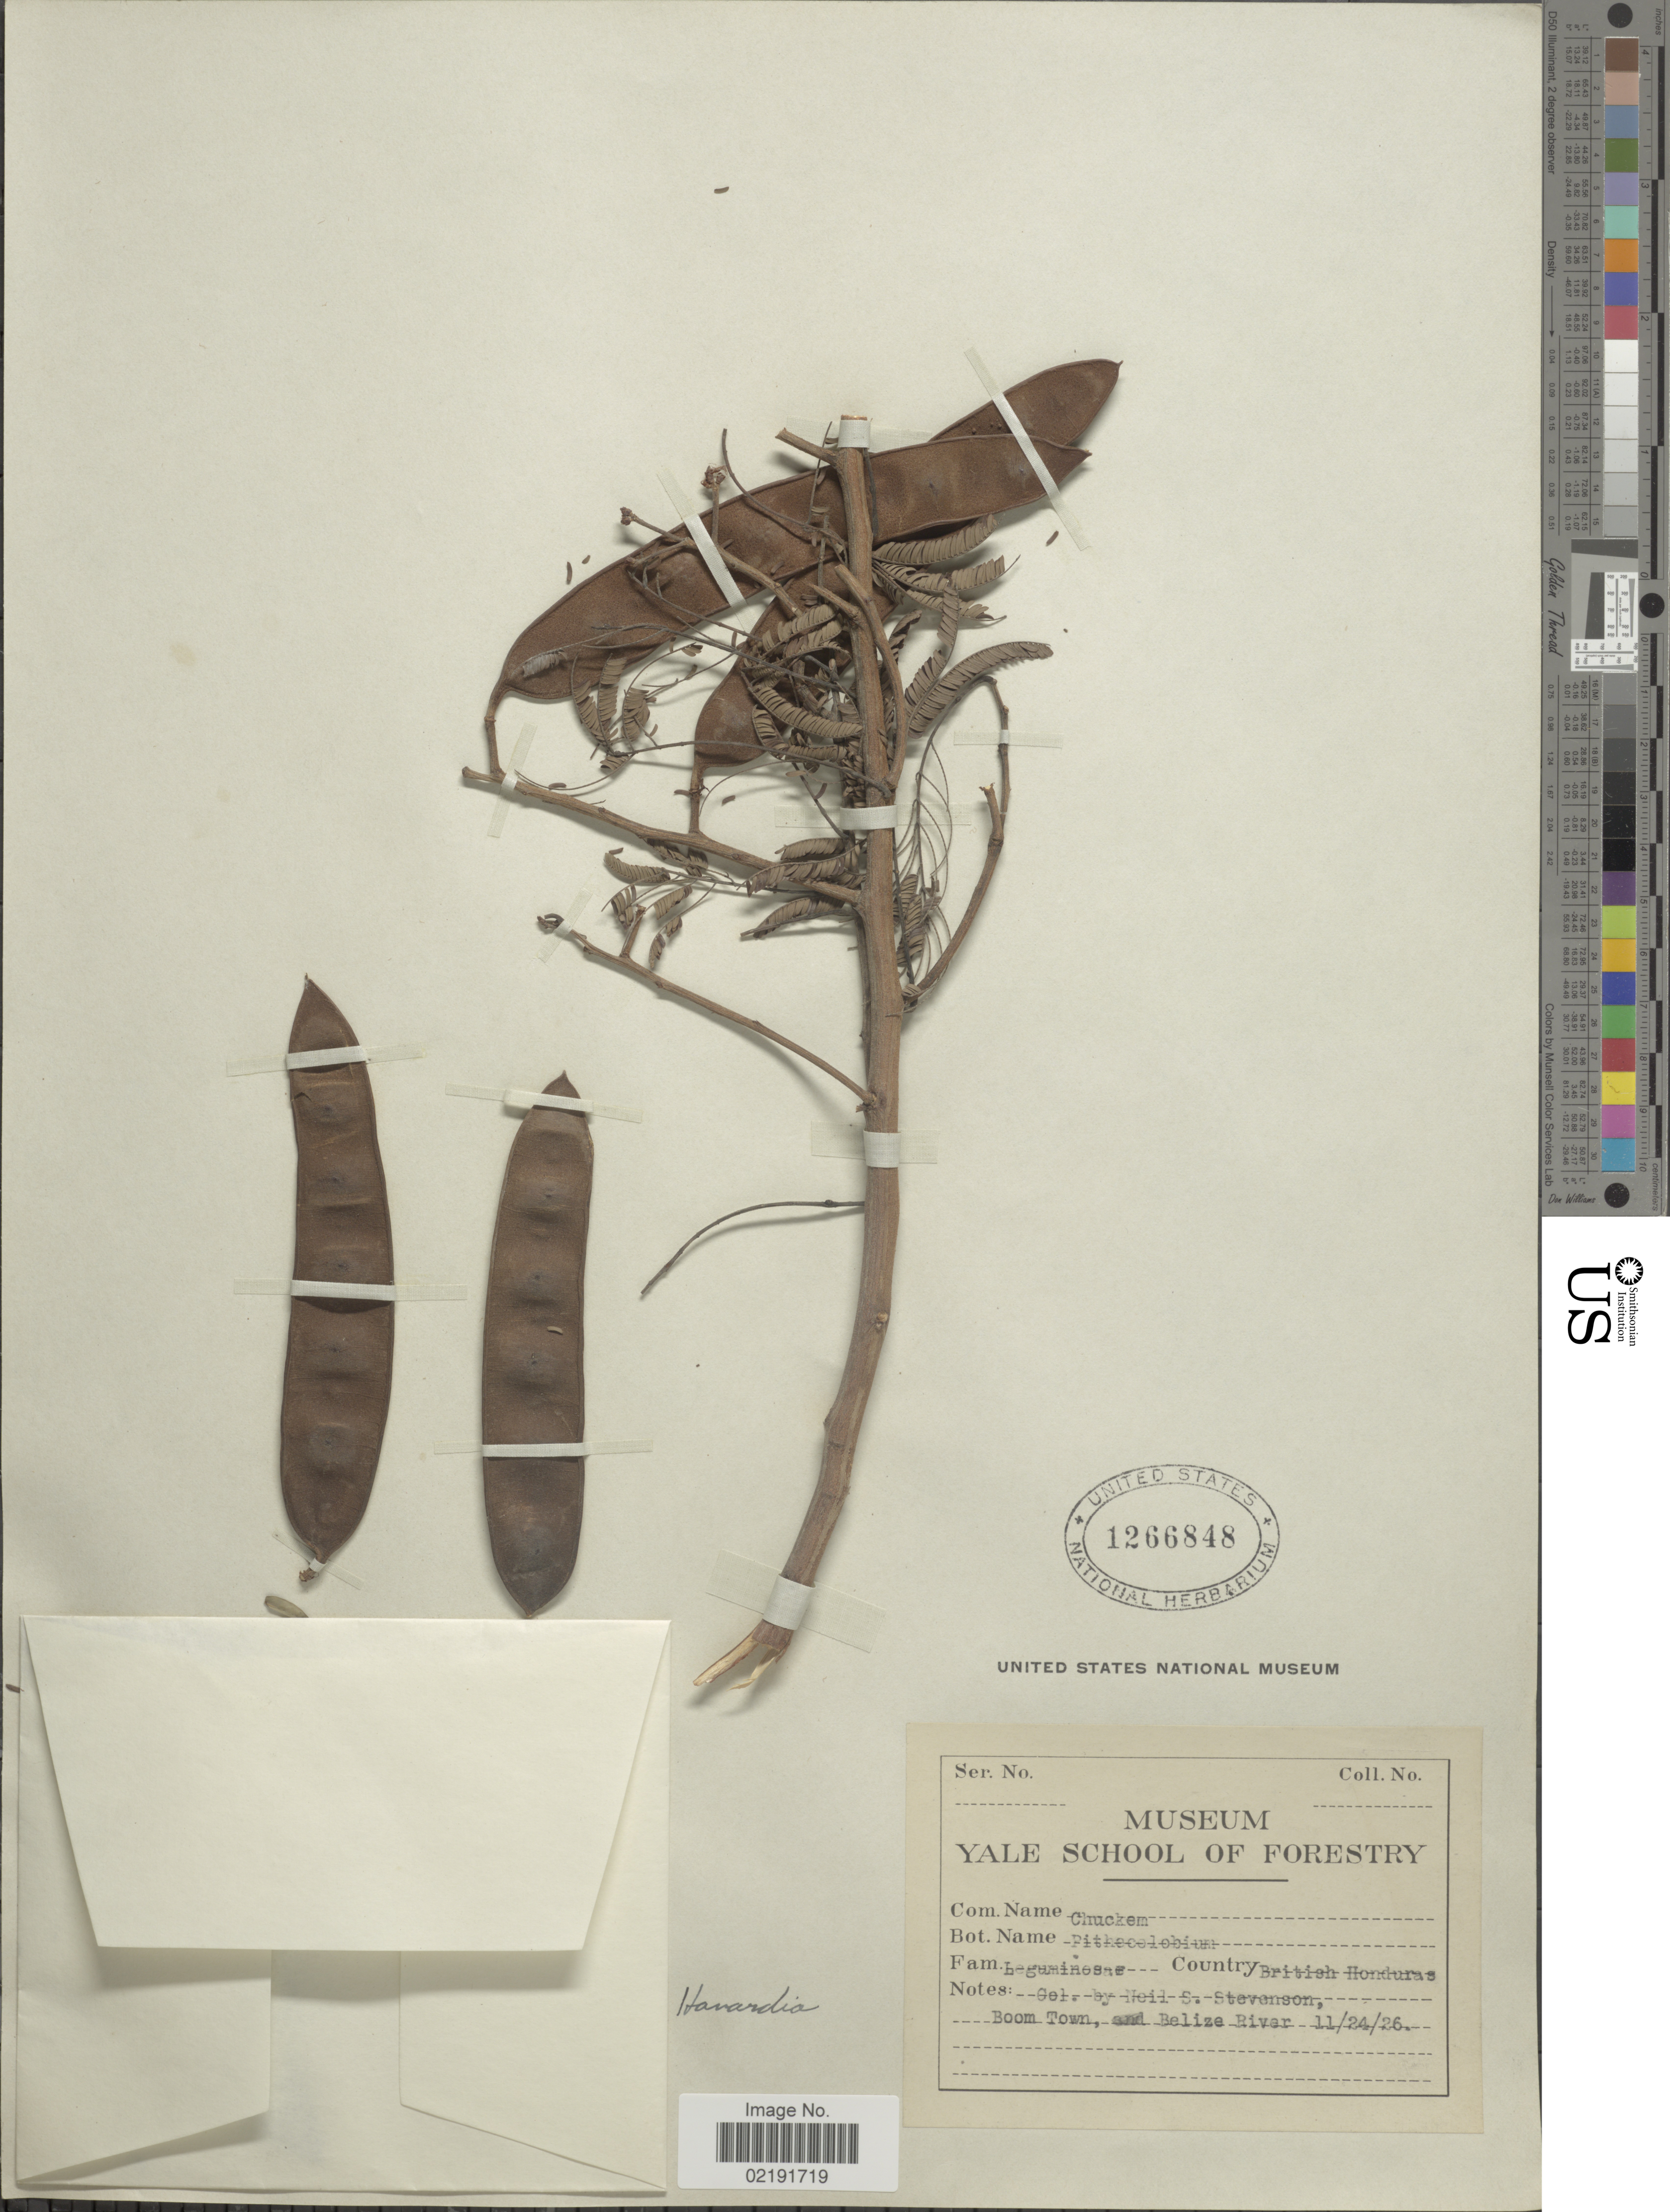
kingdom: Plantae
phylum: Tracheophyta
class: Magnoliopsida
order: Fabales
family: Fabaceae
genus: Pithecellobium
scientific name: Pithecellobium sp.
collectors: N. Stevenson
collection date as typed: Transcribed d/m/y: 24/11/26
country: Belize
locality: British Honduras. Boom Town, and Belize River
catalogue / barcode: US 1266848